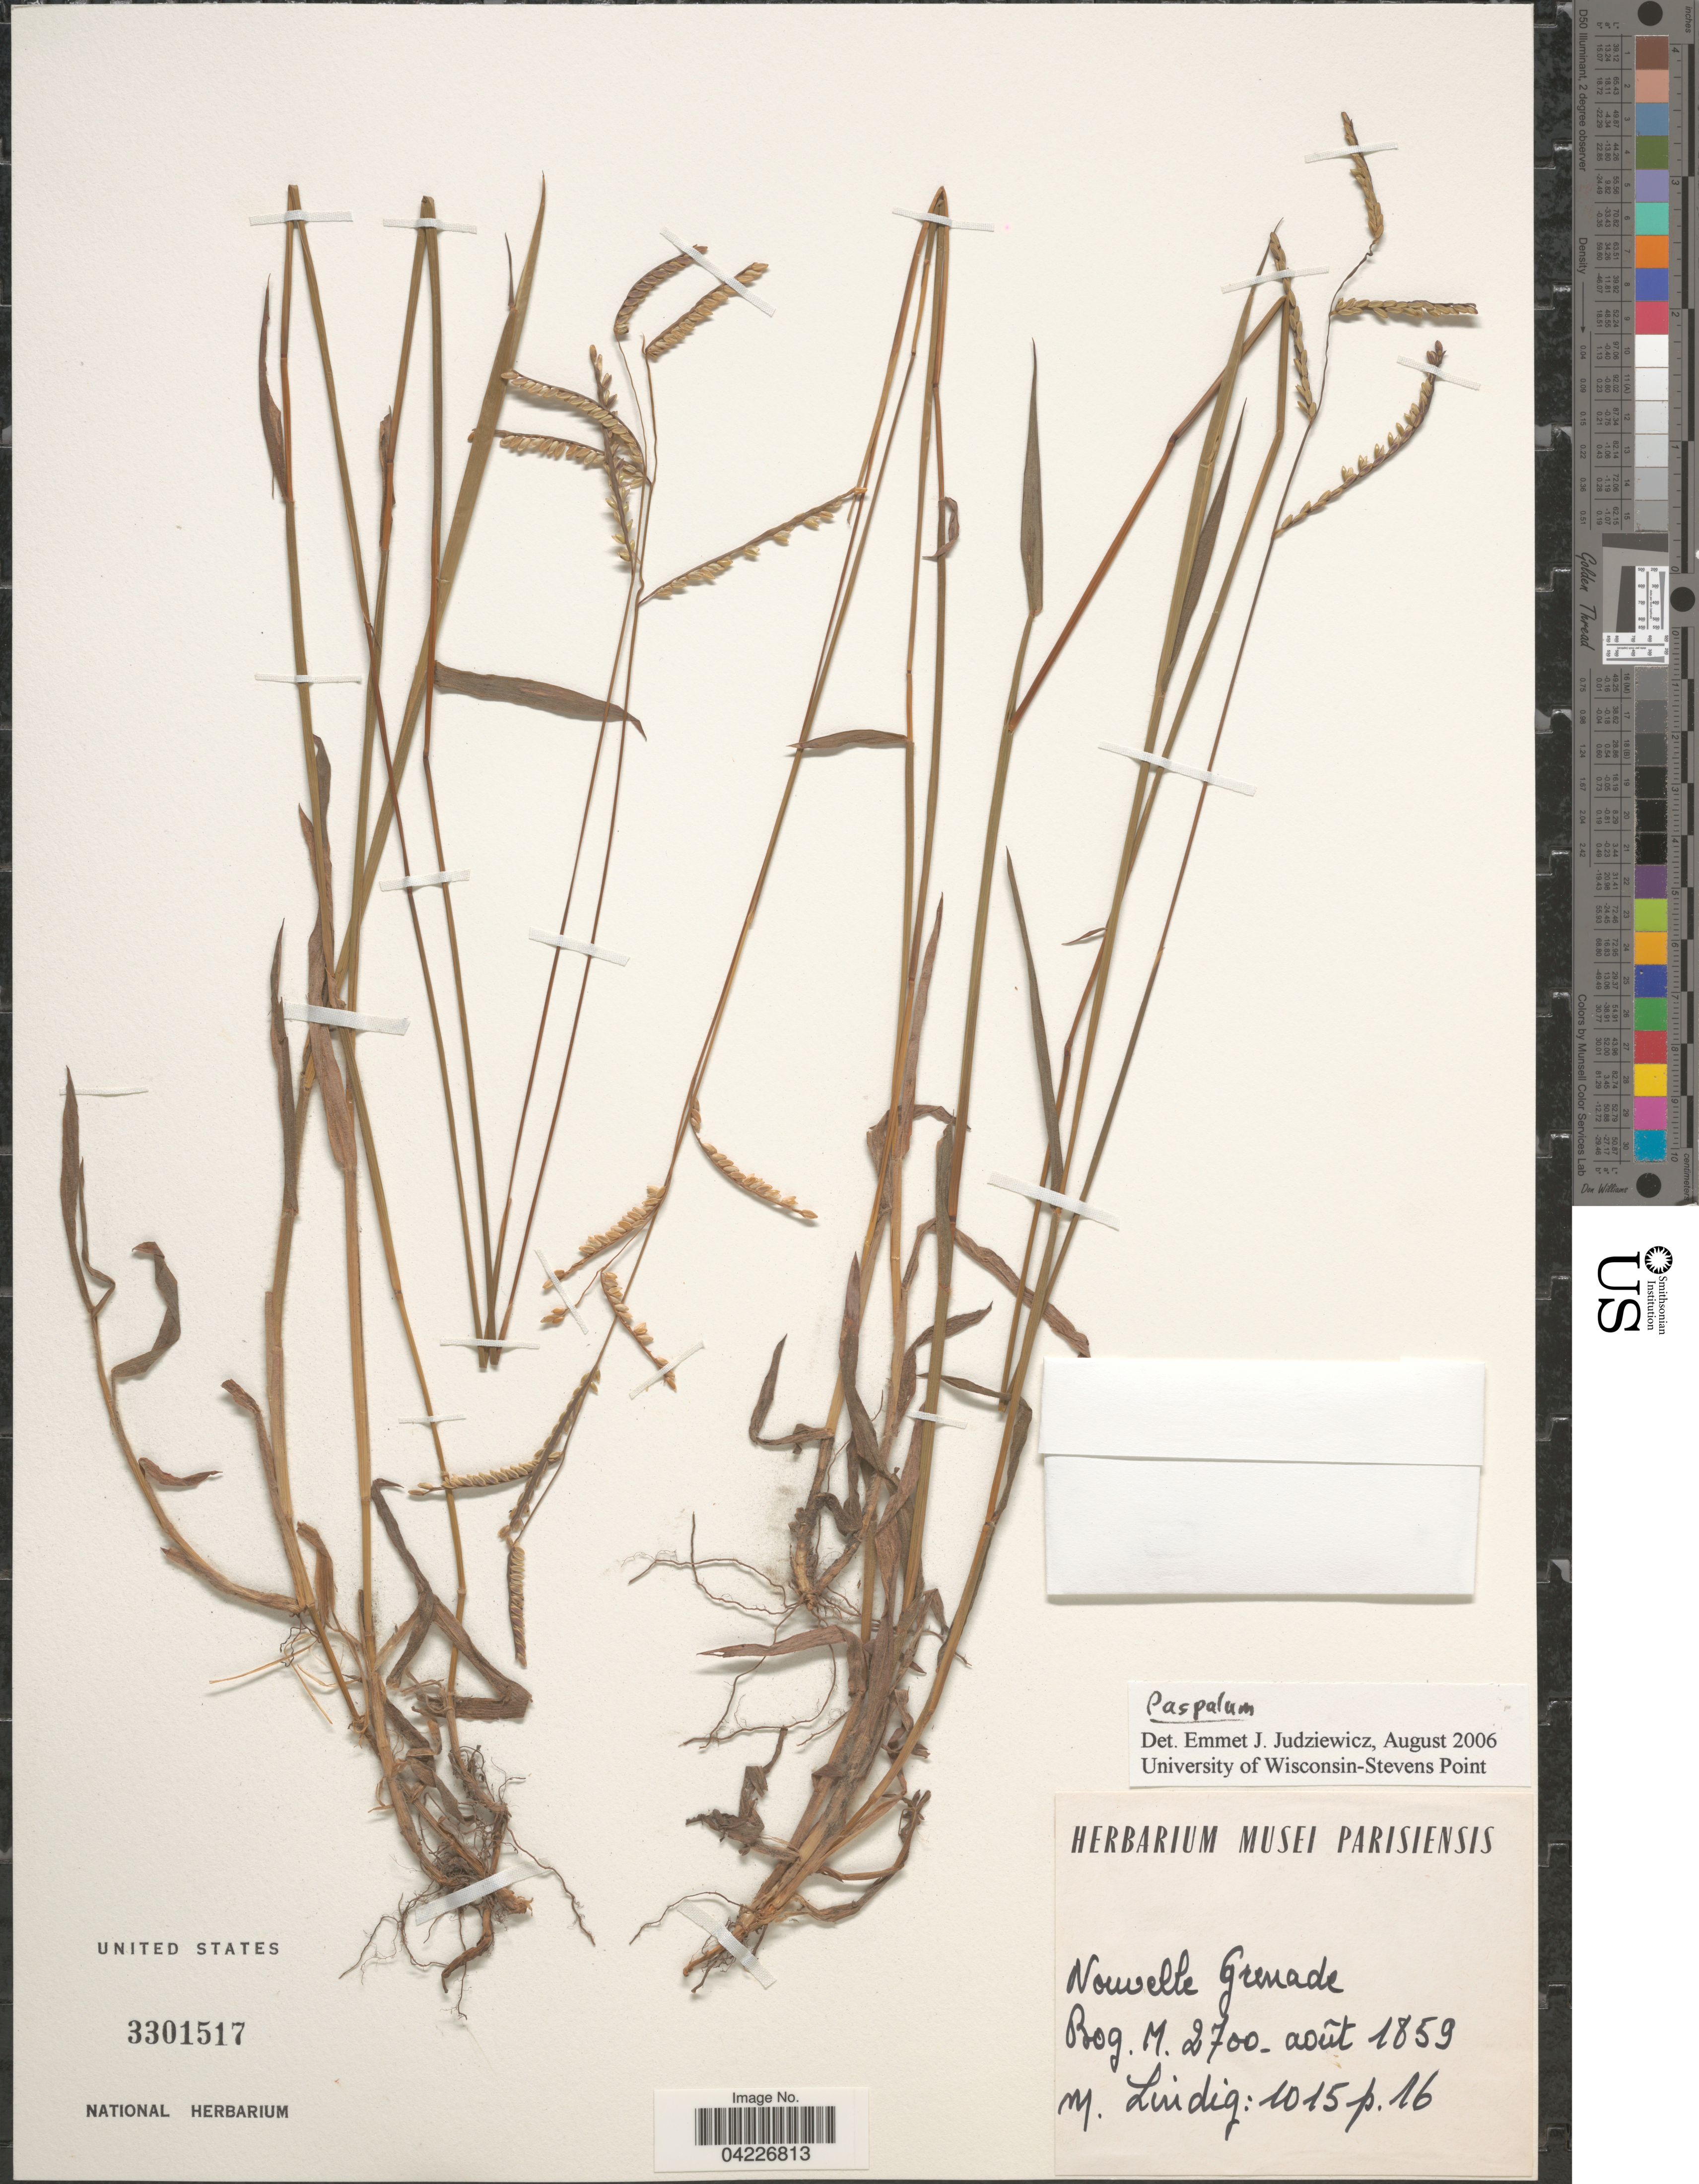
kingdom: Plantae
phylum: Tracheophyta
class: Liliopsida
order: Poales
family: Poaceae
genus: Paspalum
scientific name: Paspalum sp.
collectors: M. Luidig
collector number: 1015?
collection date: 1859-08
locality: Nouvelle Grenade. Bog. M.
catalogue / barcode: US 3301517